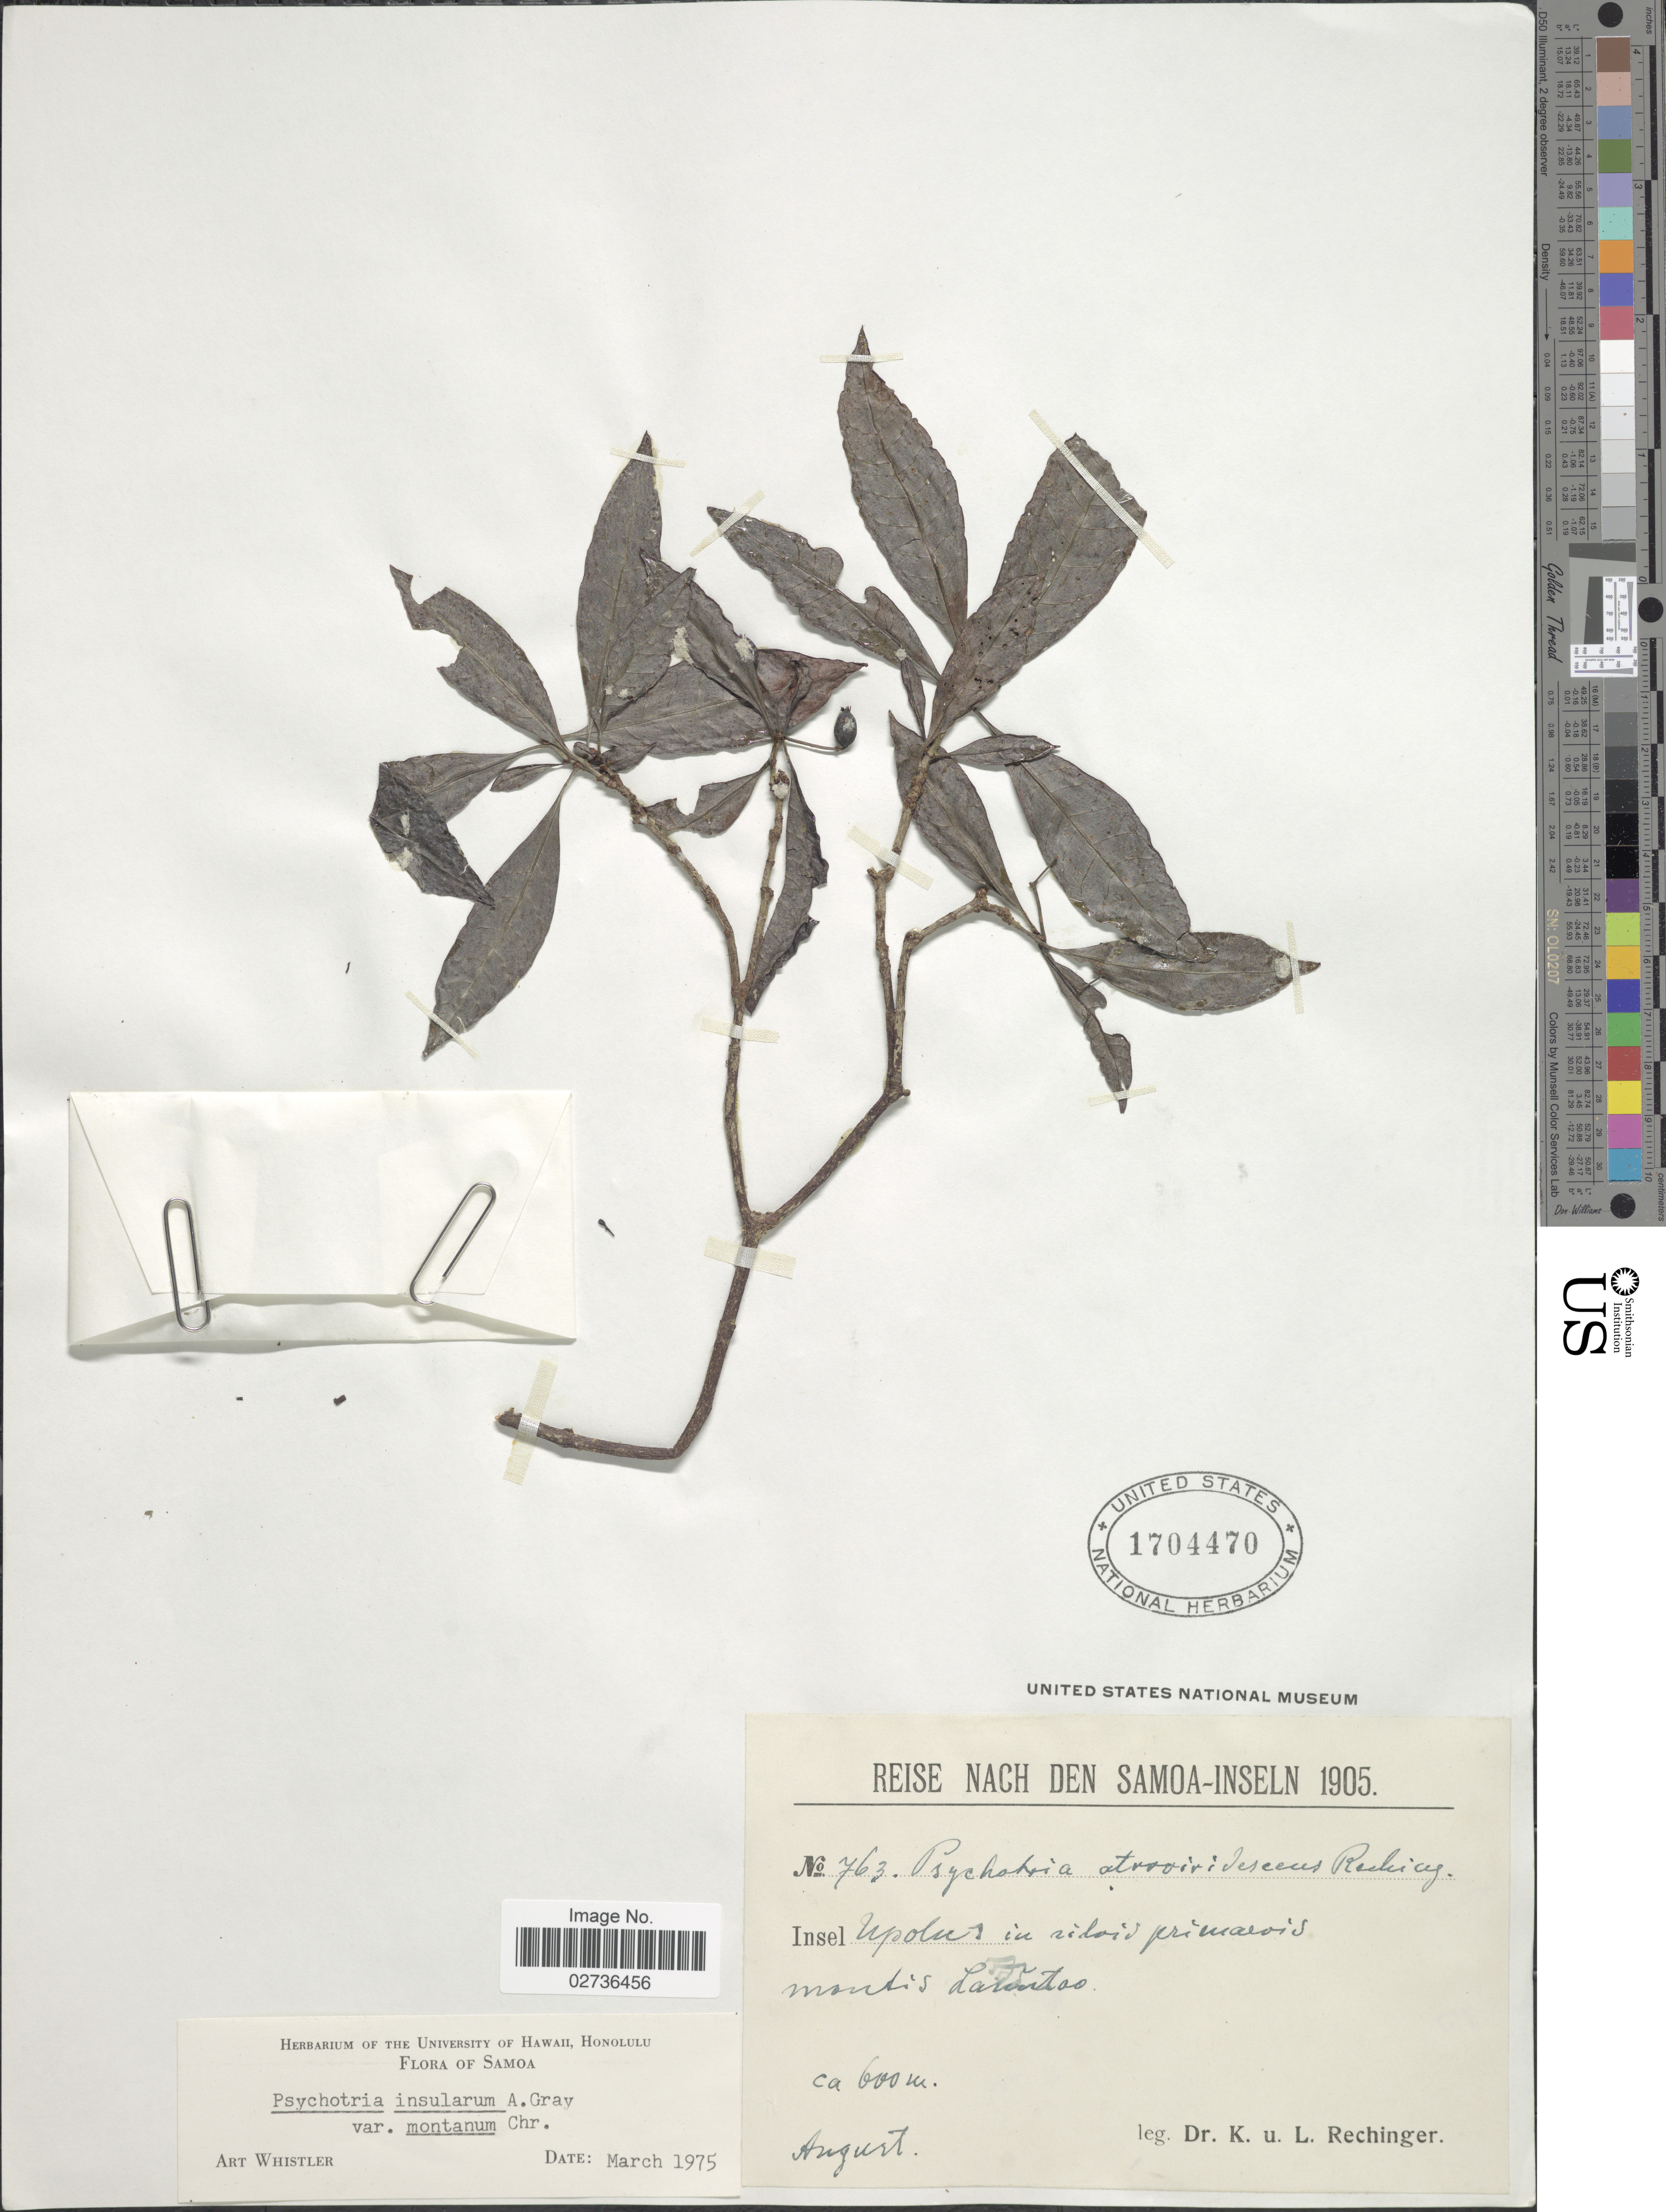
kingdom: Plantae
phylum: Tracheophyta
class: Magnoliopsida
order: Gentianales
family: Rubiaceae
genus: Psychotria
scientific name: Psychotria insularum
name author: A. Gray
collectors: K. Rechinger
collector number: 763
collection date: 1905-08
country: Samoa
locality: Upulu: in silvis primarois montis Laroutao [interpreted]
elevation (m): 600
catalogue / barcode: US 1704470